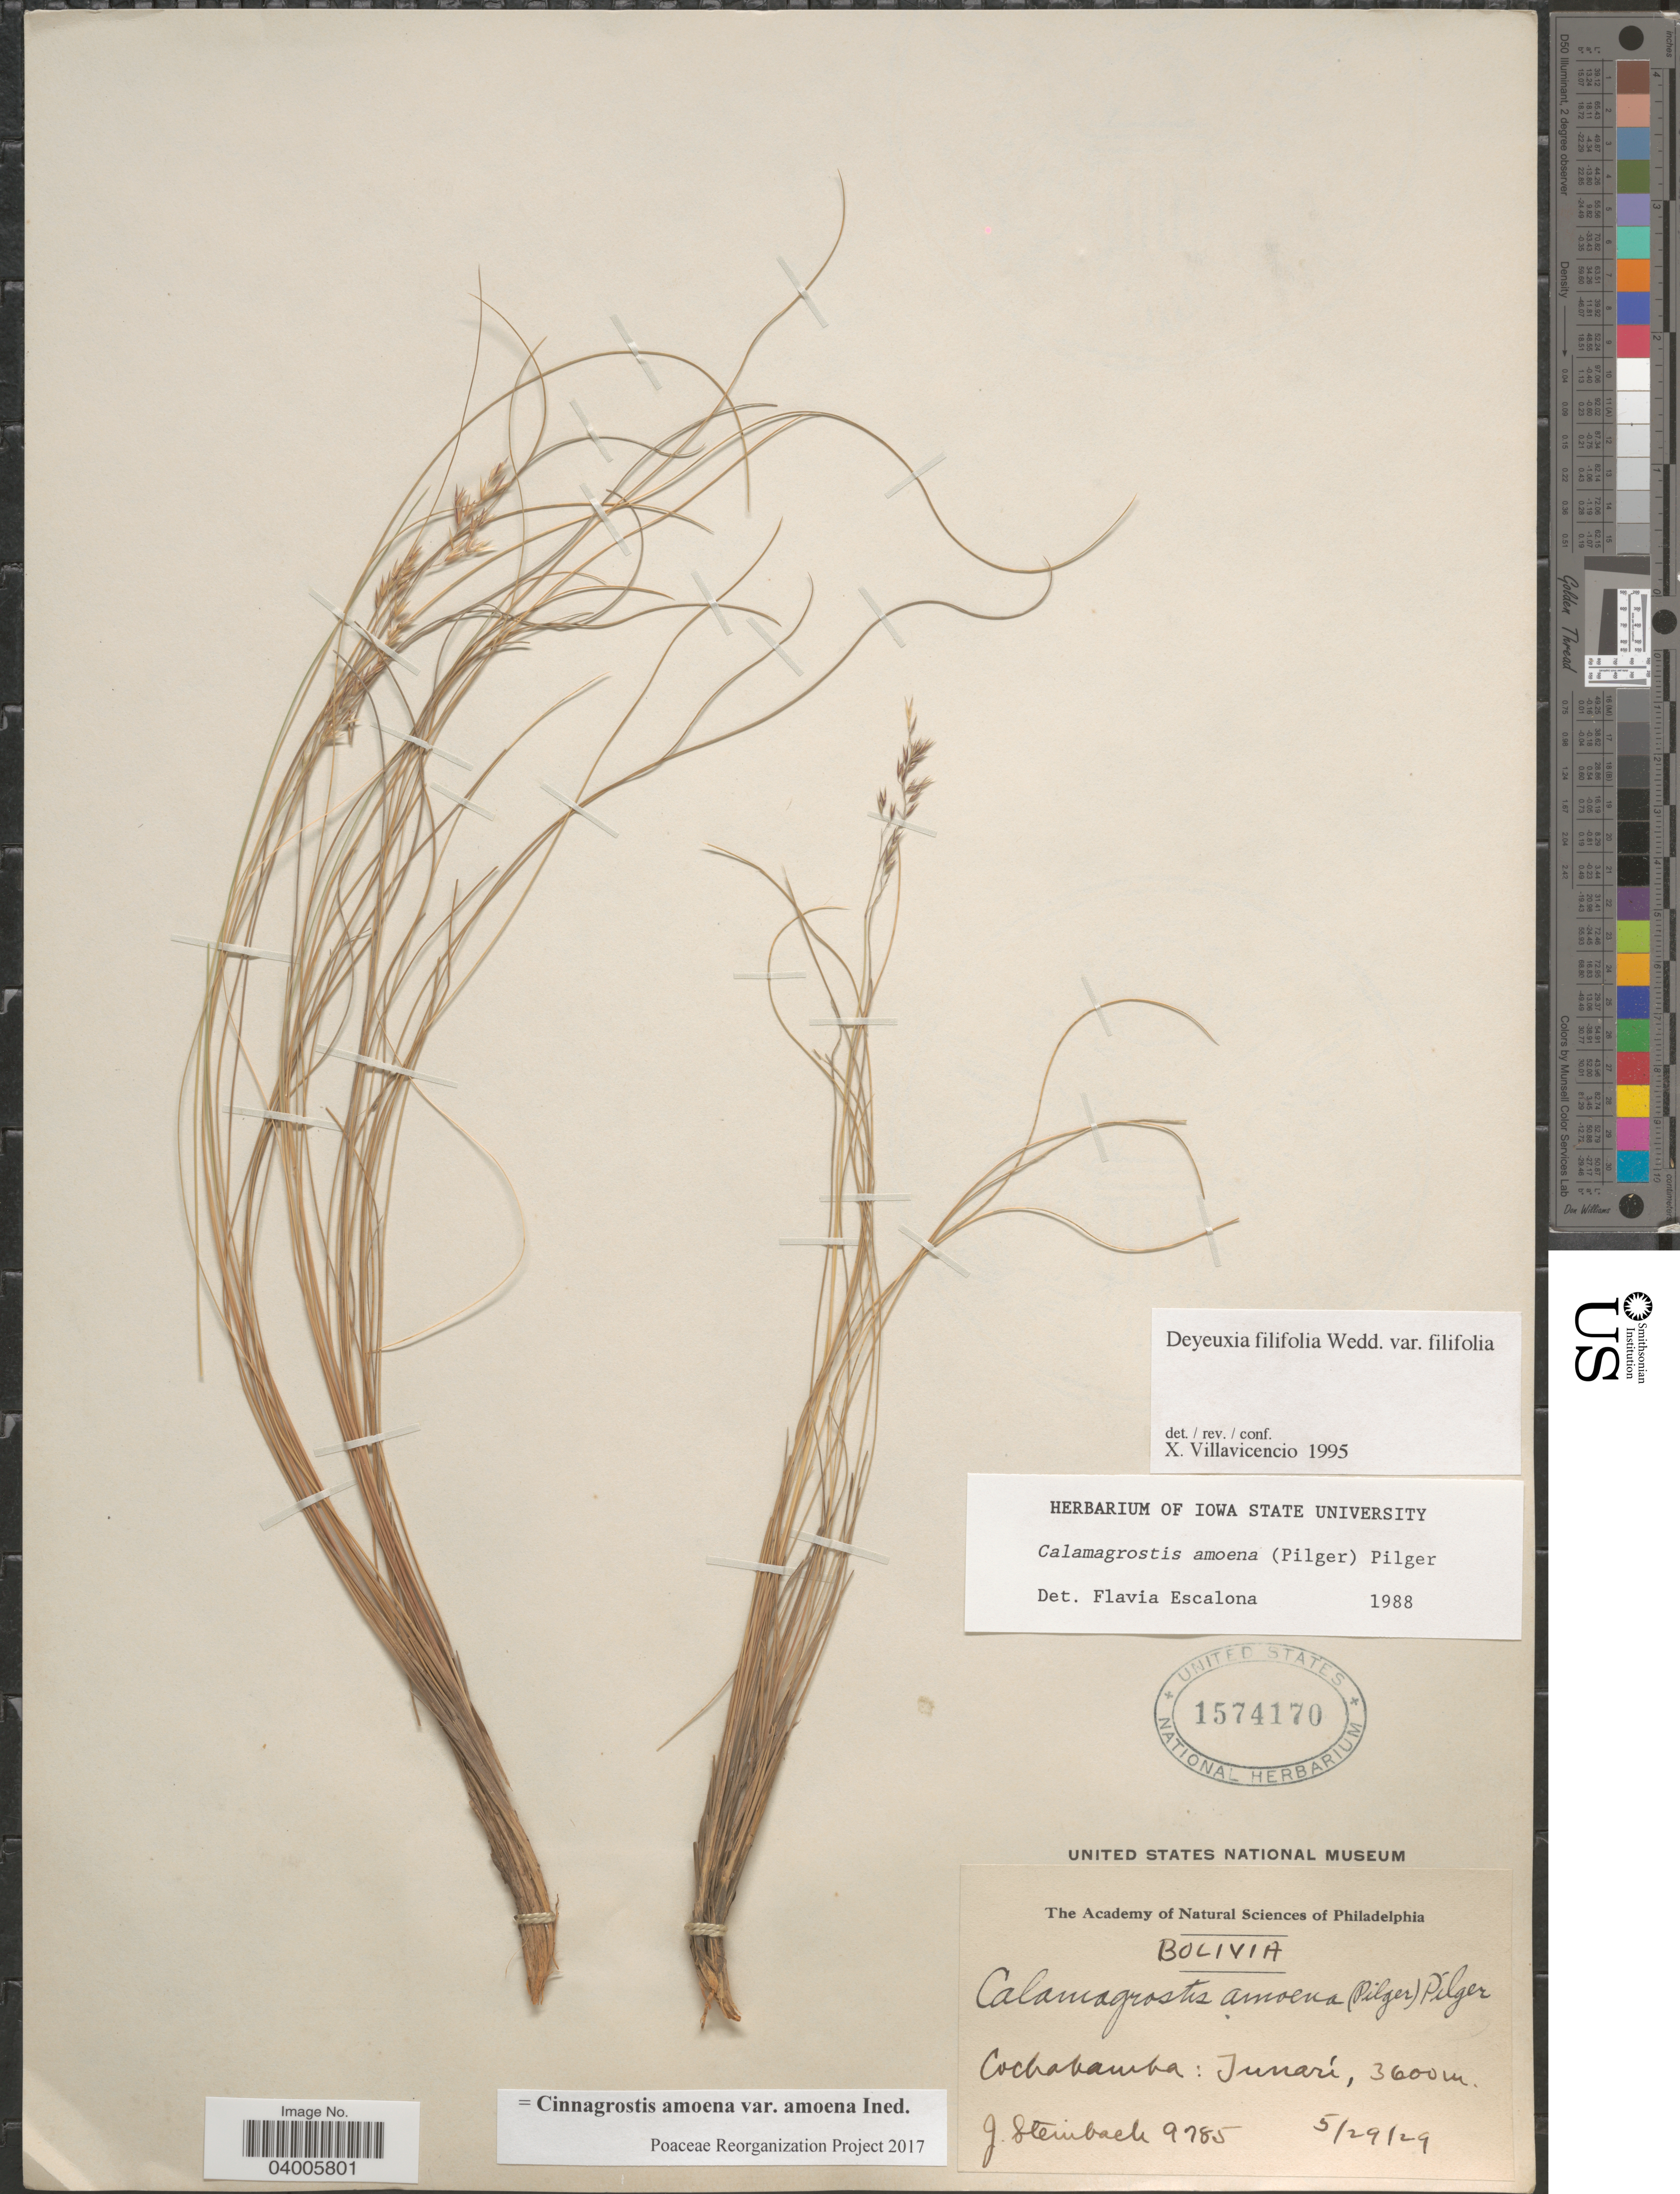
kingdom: Plantae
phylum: Tracheophyta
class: Liliopsida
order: Poales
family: Poaceae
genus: Cinnagrostis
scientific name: Cinnagrostis filifolia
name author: (Wedd.) P.M. Peterson et al.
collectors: J. Steinbach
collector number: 9785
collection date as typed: Transcribed d/m/y: 29/5/29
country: Bolivia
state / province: Cochabamba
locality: Tunarí.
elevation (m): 3600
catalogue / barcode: US 1574170